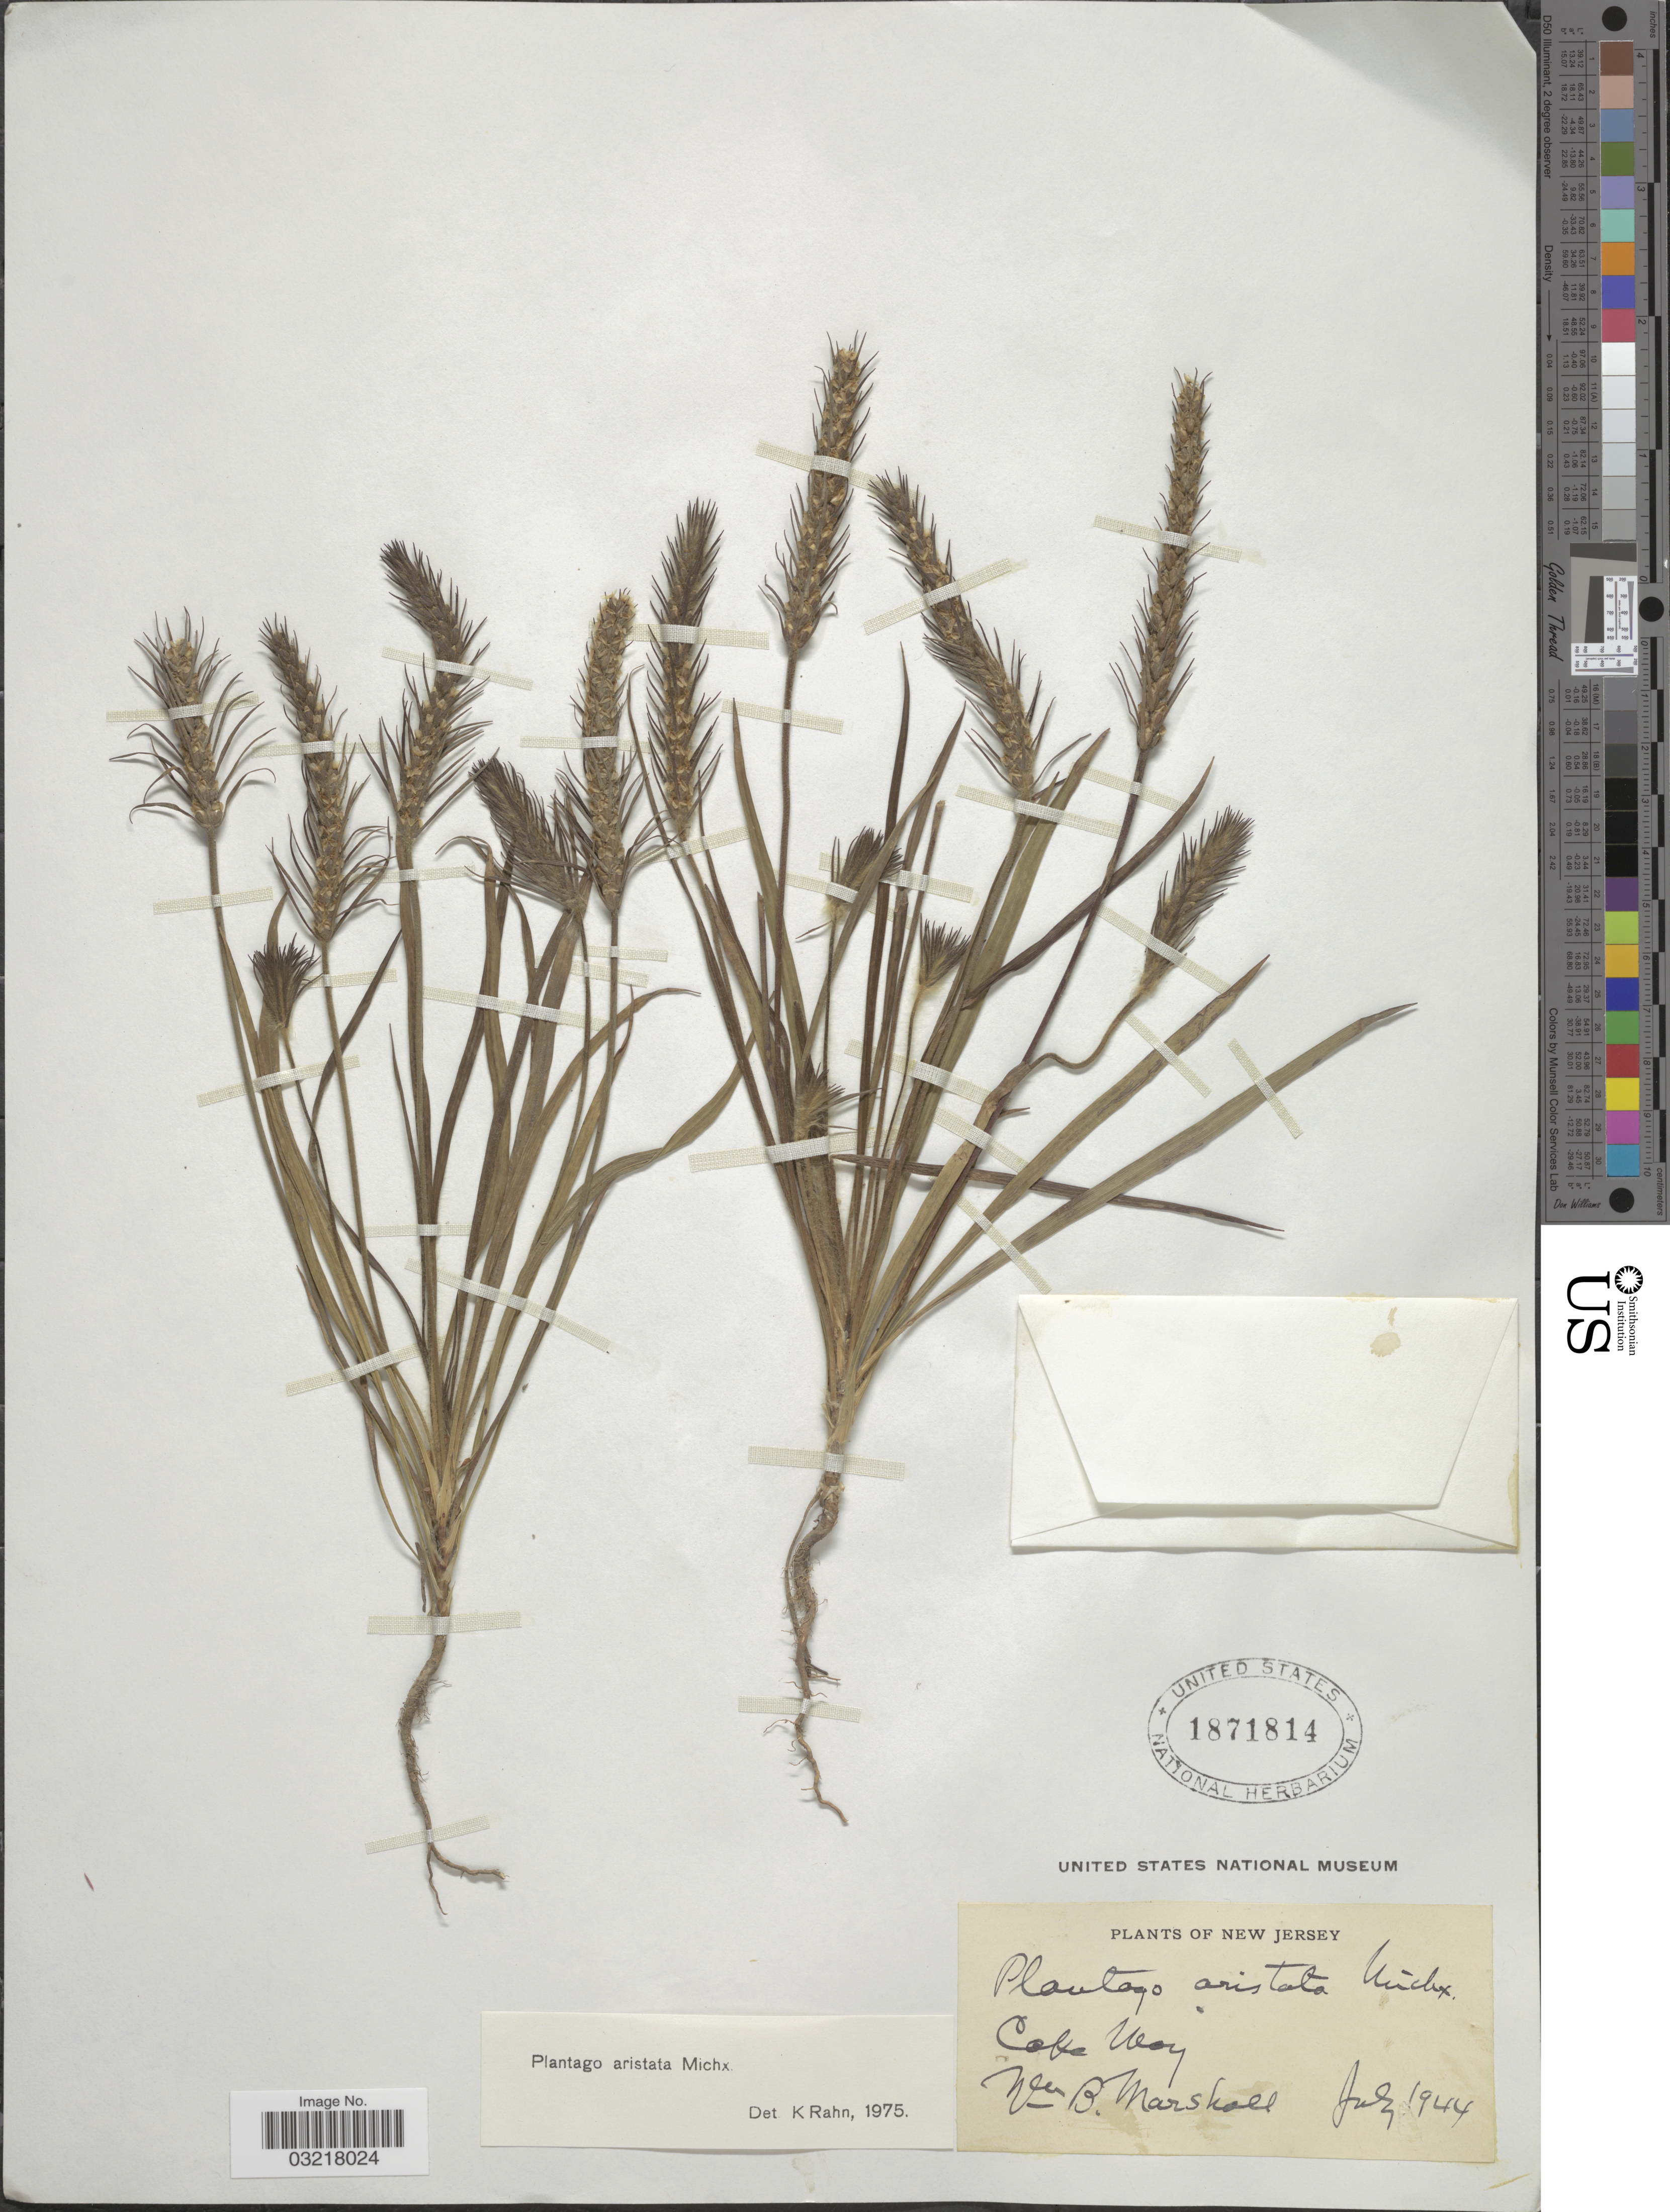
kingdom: Plantae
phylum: Tracheophyta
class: Magnoliopsida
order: Lamiales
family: Plantaginaceae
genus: Plantago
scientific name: Plantago aristata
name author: Michx.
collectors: W. B. Marshall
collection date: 1944-07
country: United States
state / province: New Jersey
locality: Cape May.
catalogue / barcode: US 1871814